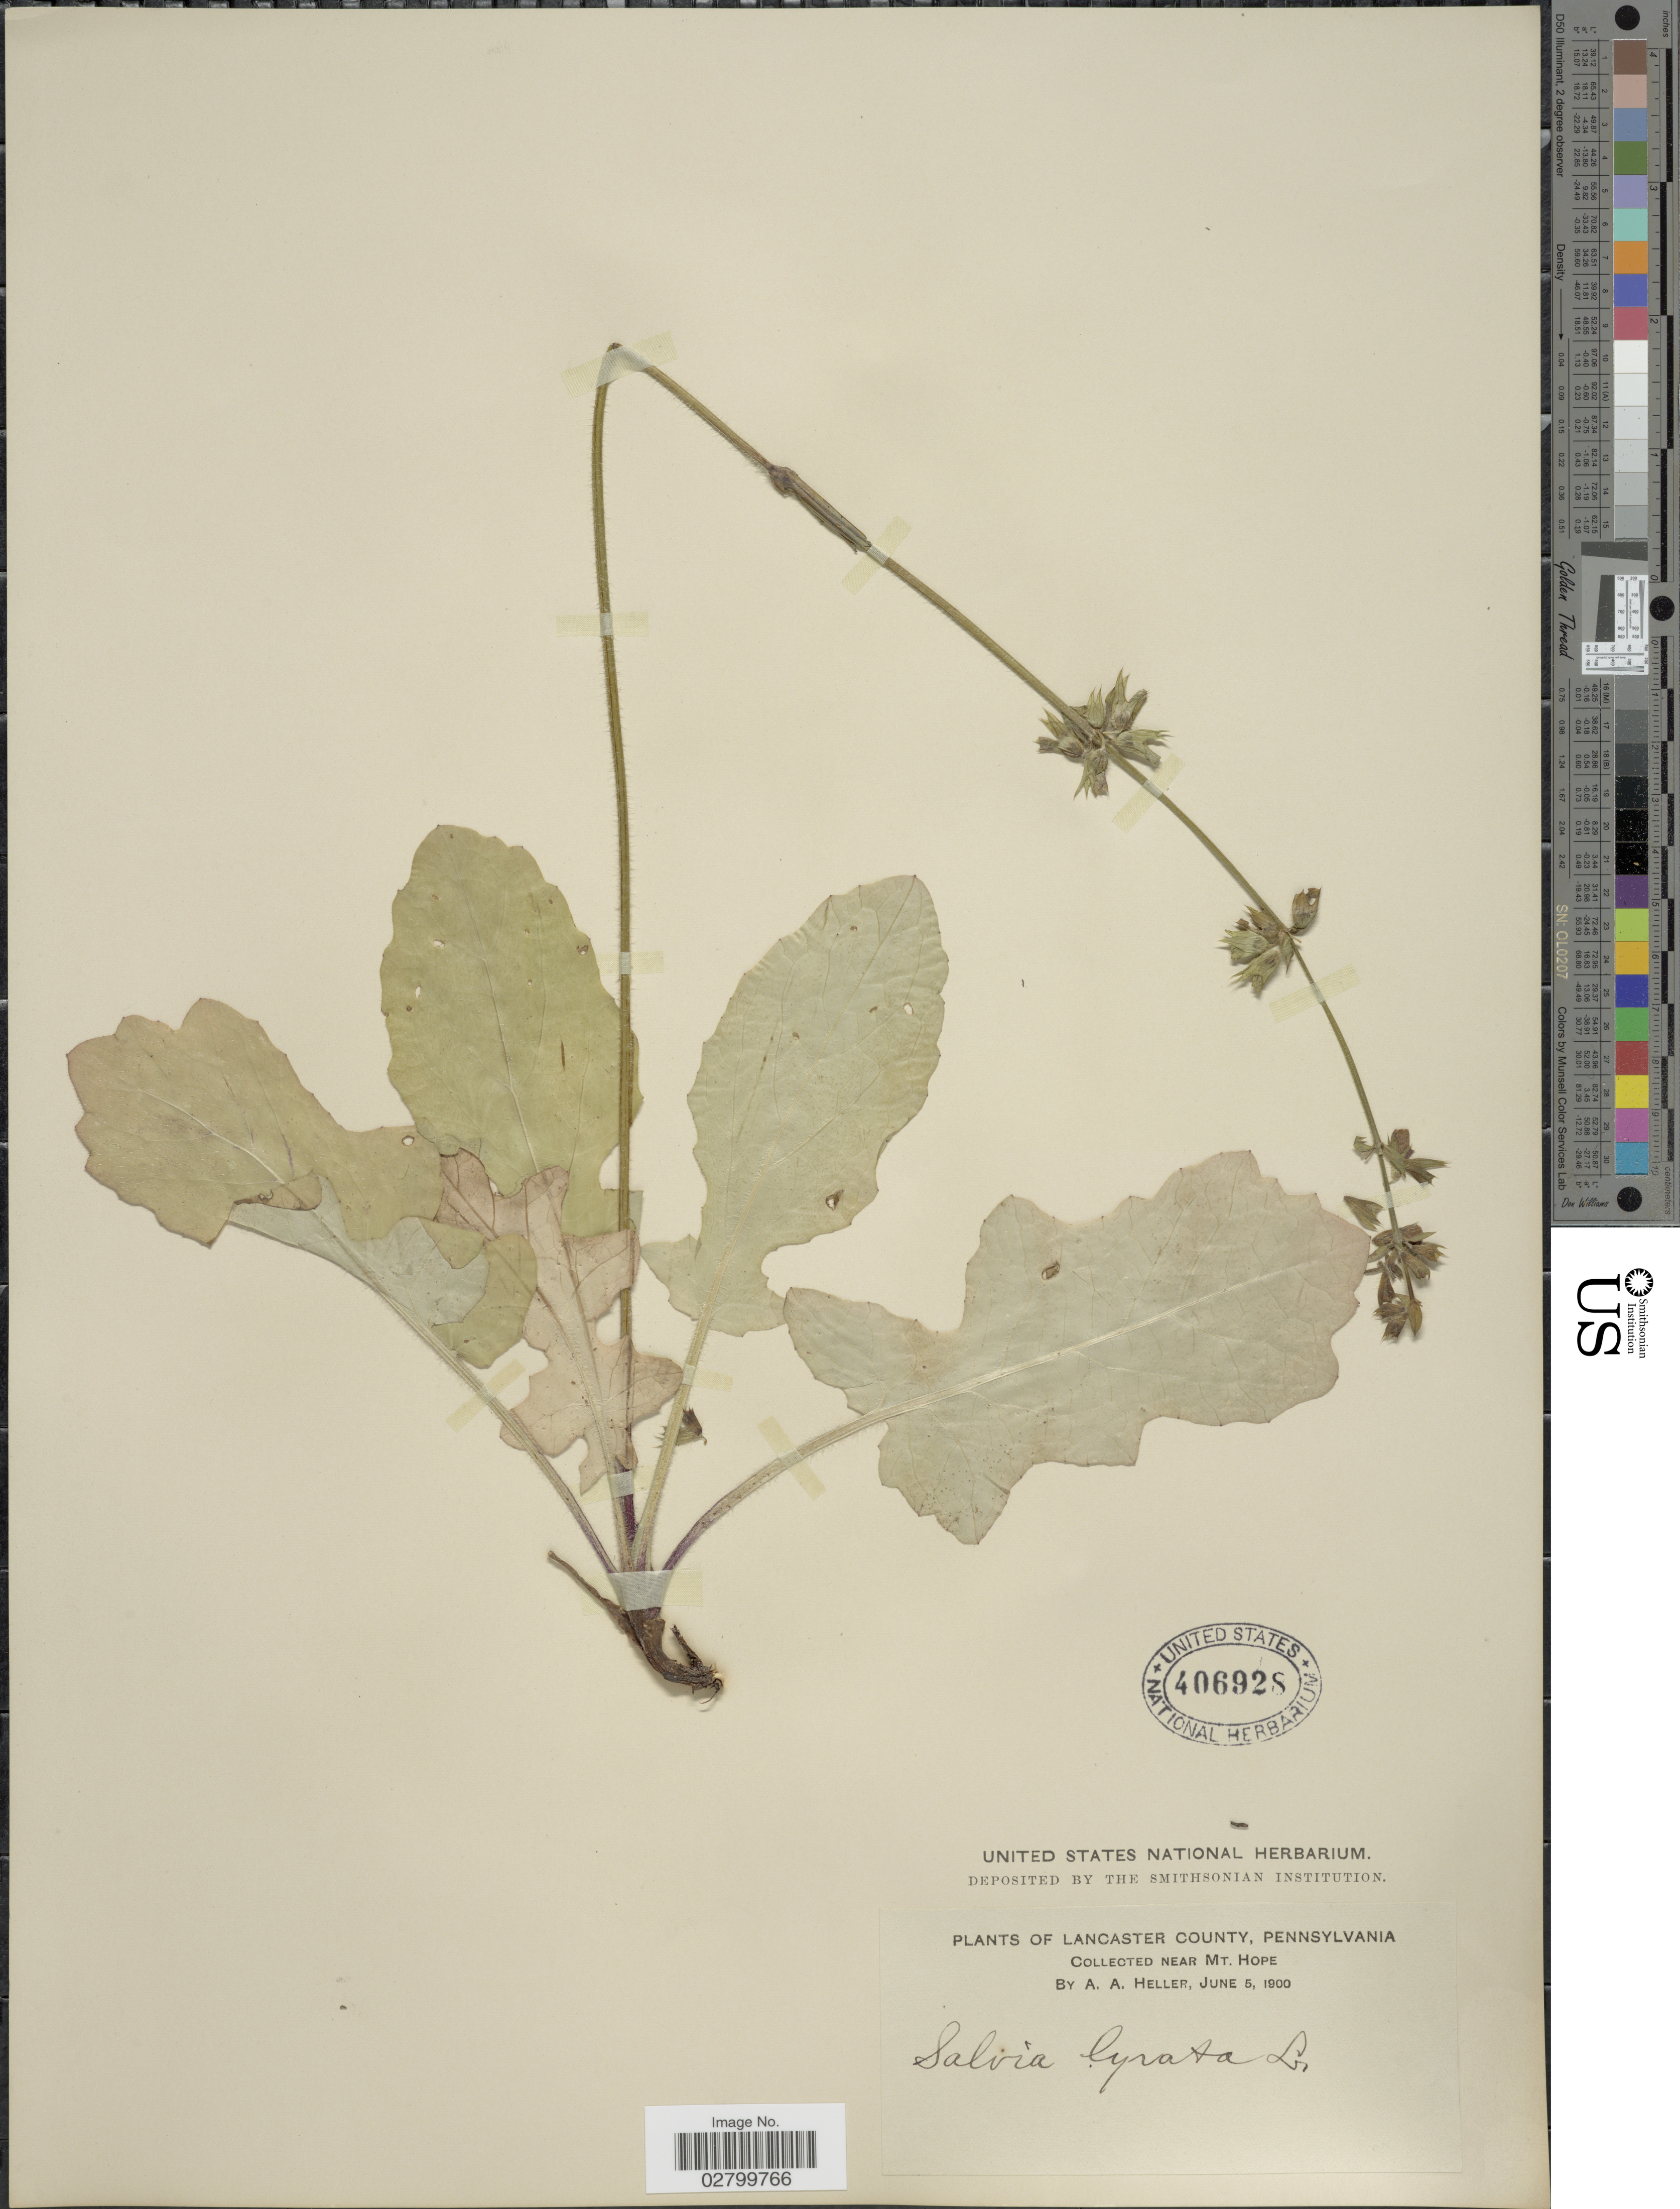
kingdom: Plantae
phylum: Tracheophyta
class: Magnoliopsida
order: Lamiales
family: Lamiaceae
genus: Salvia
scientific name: Salvia lyrata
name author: L.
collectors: A. A. Heller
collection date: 1900-06-05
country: United States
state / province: Pennsylvania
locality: Lancaster County. Near Mt. Hope.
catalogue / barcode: US 406928